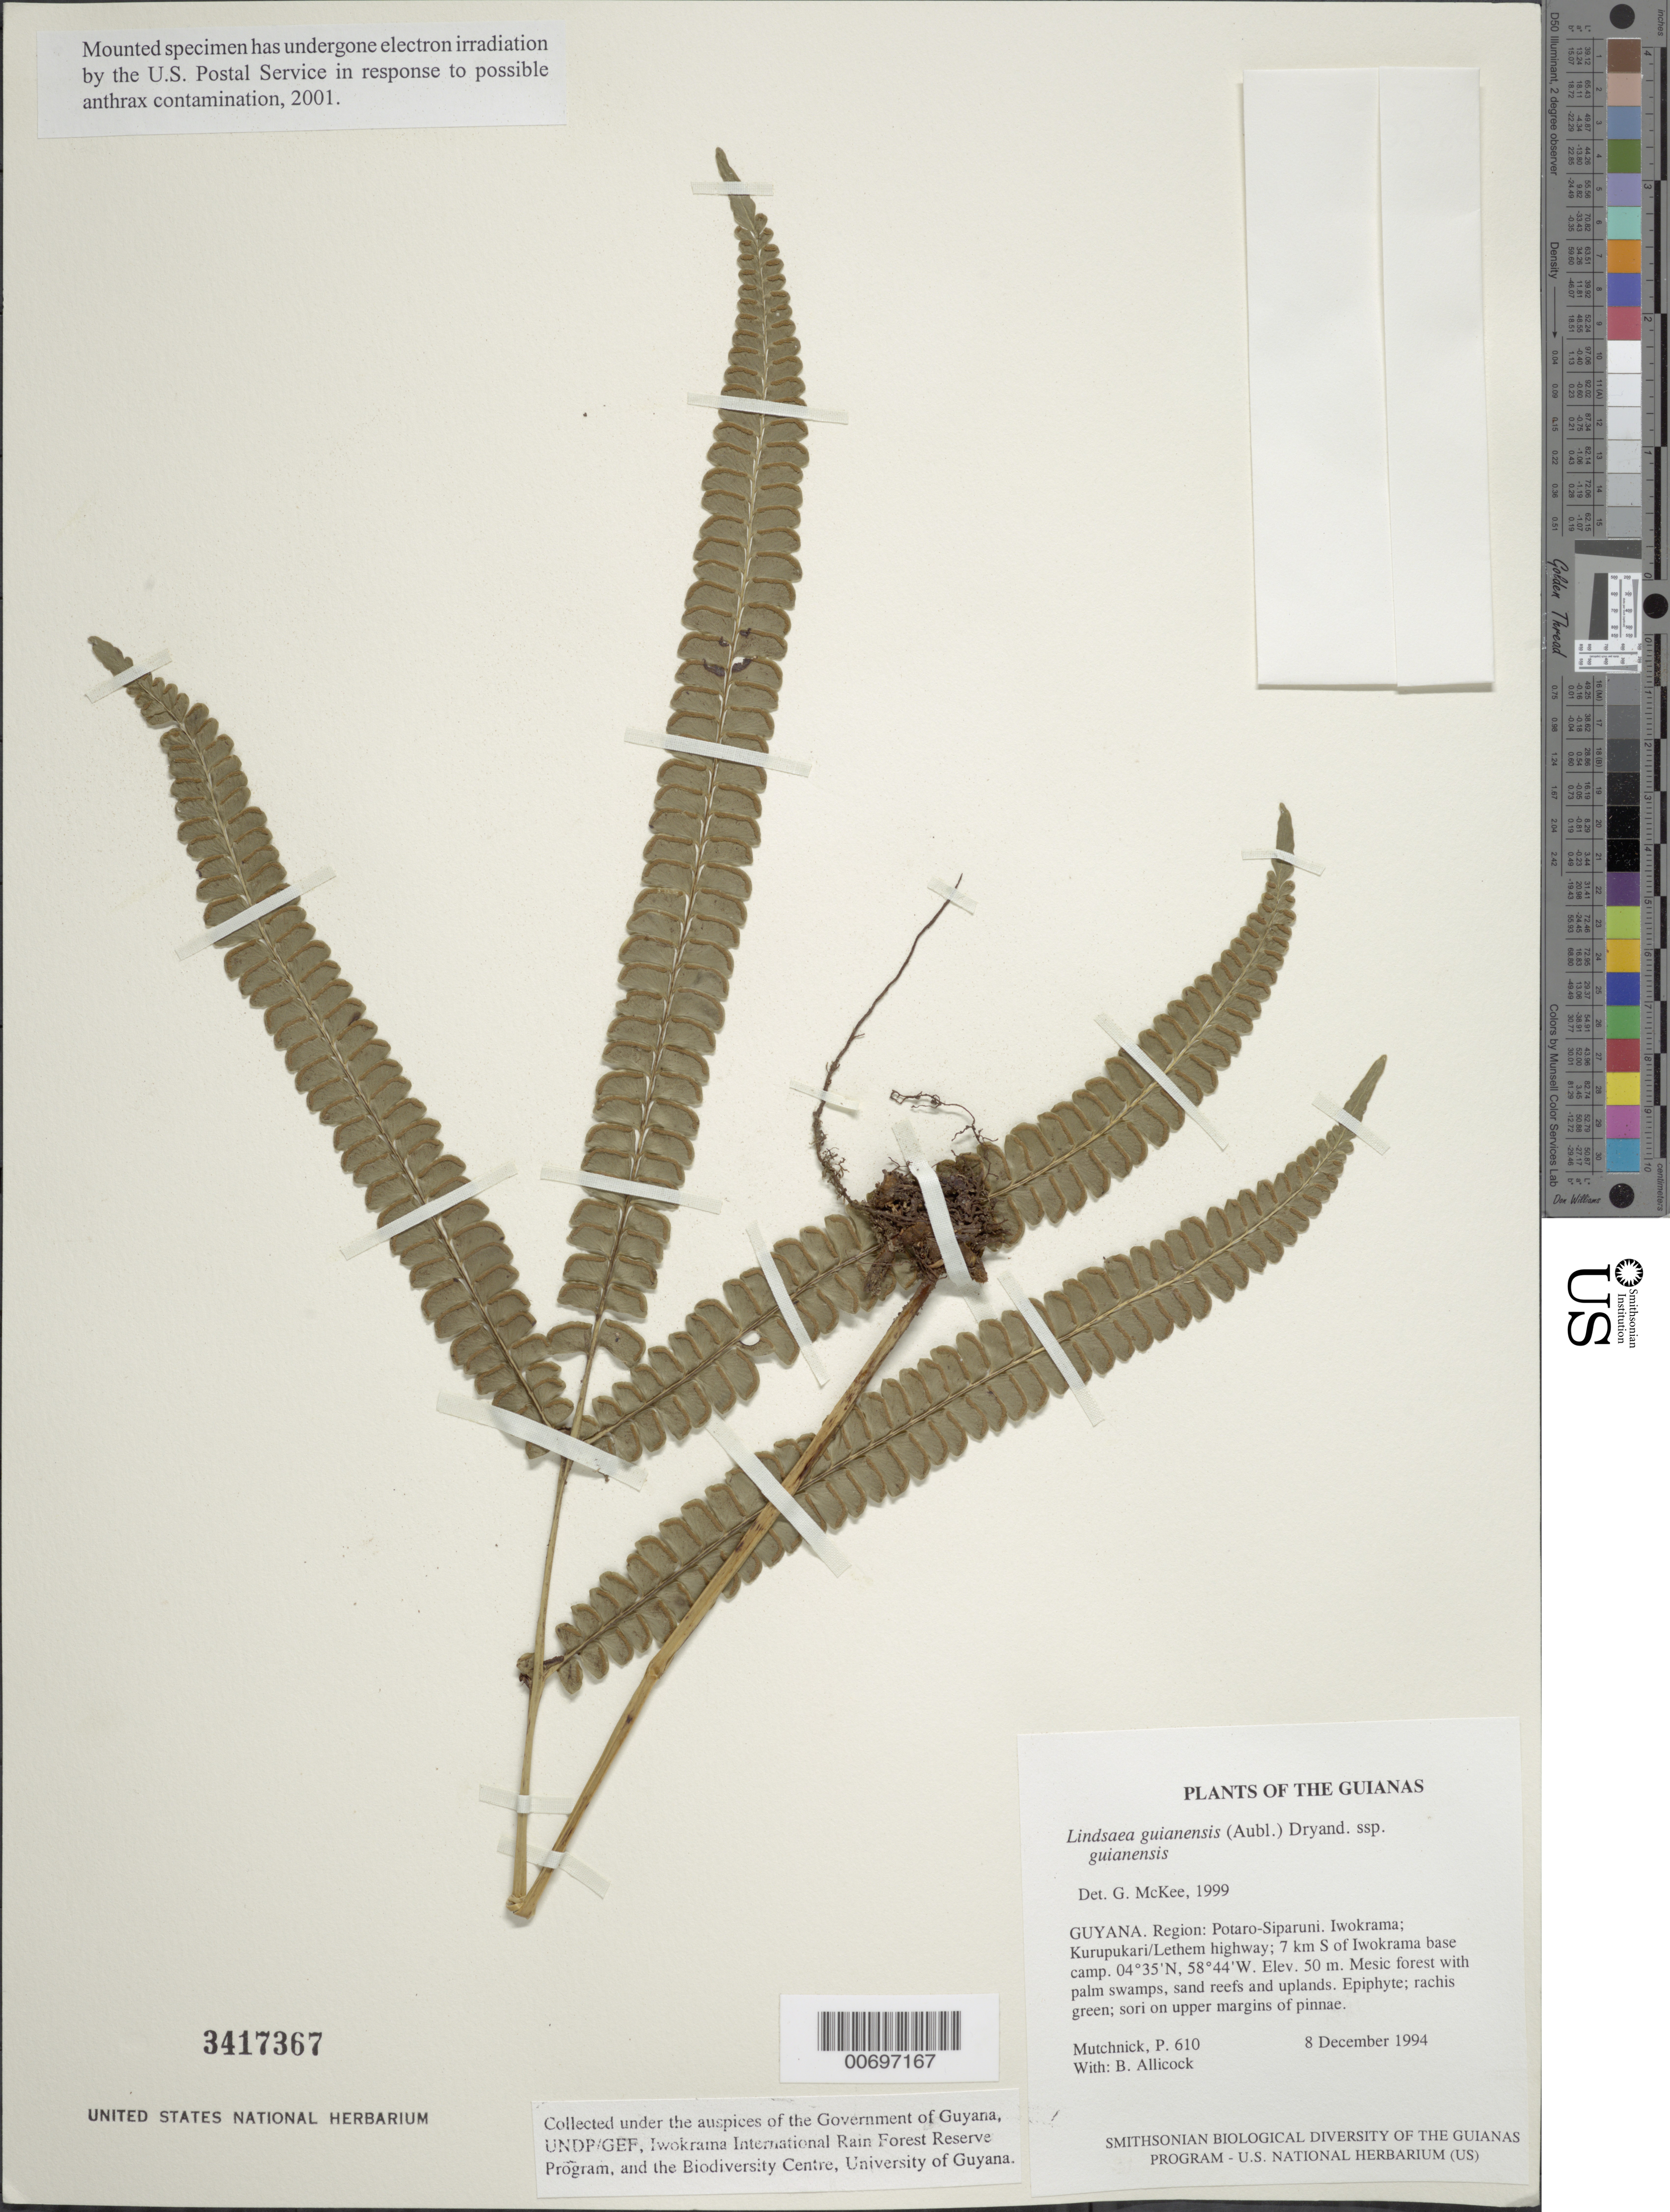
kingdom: Plantae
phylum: Tracheophyta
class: Polypodiopsida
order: Polypodiales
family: Lindsaeaceae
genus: Lindsaea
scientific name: Lindsaea guianensis subsp. guianensis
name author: (Aubl.) Dryand.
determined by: McKee, G. S., (US), NMNH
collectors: P. Mutchnick & B. Allicock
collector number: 610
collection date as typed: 8 December 1994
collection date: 1994-12-08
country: Guyana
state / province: Potaro-Siparuni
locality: Iwokrama; Kurupukari/Lethem highway; 7 km S of Iwokrama base camp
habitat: Mesic forest with palm swamps, sand reefs and uplands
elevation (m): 50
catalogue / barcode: US 3417367